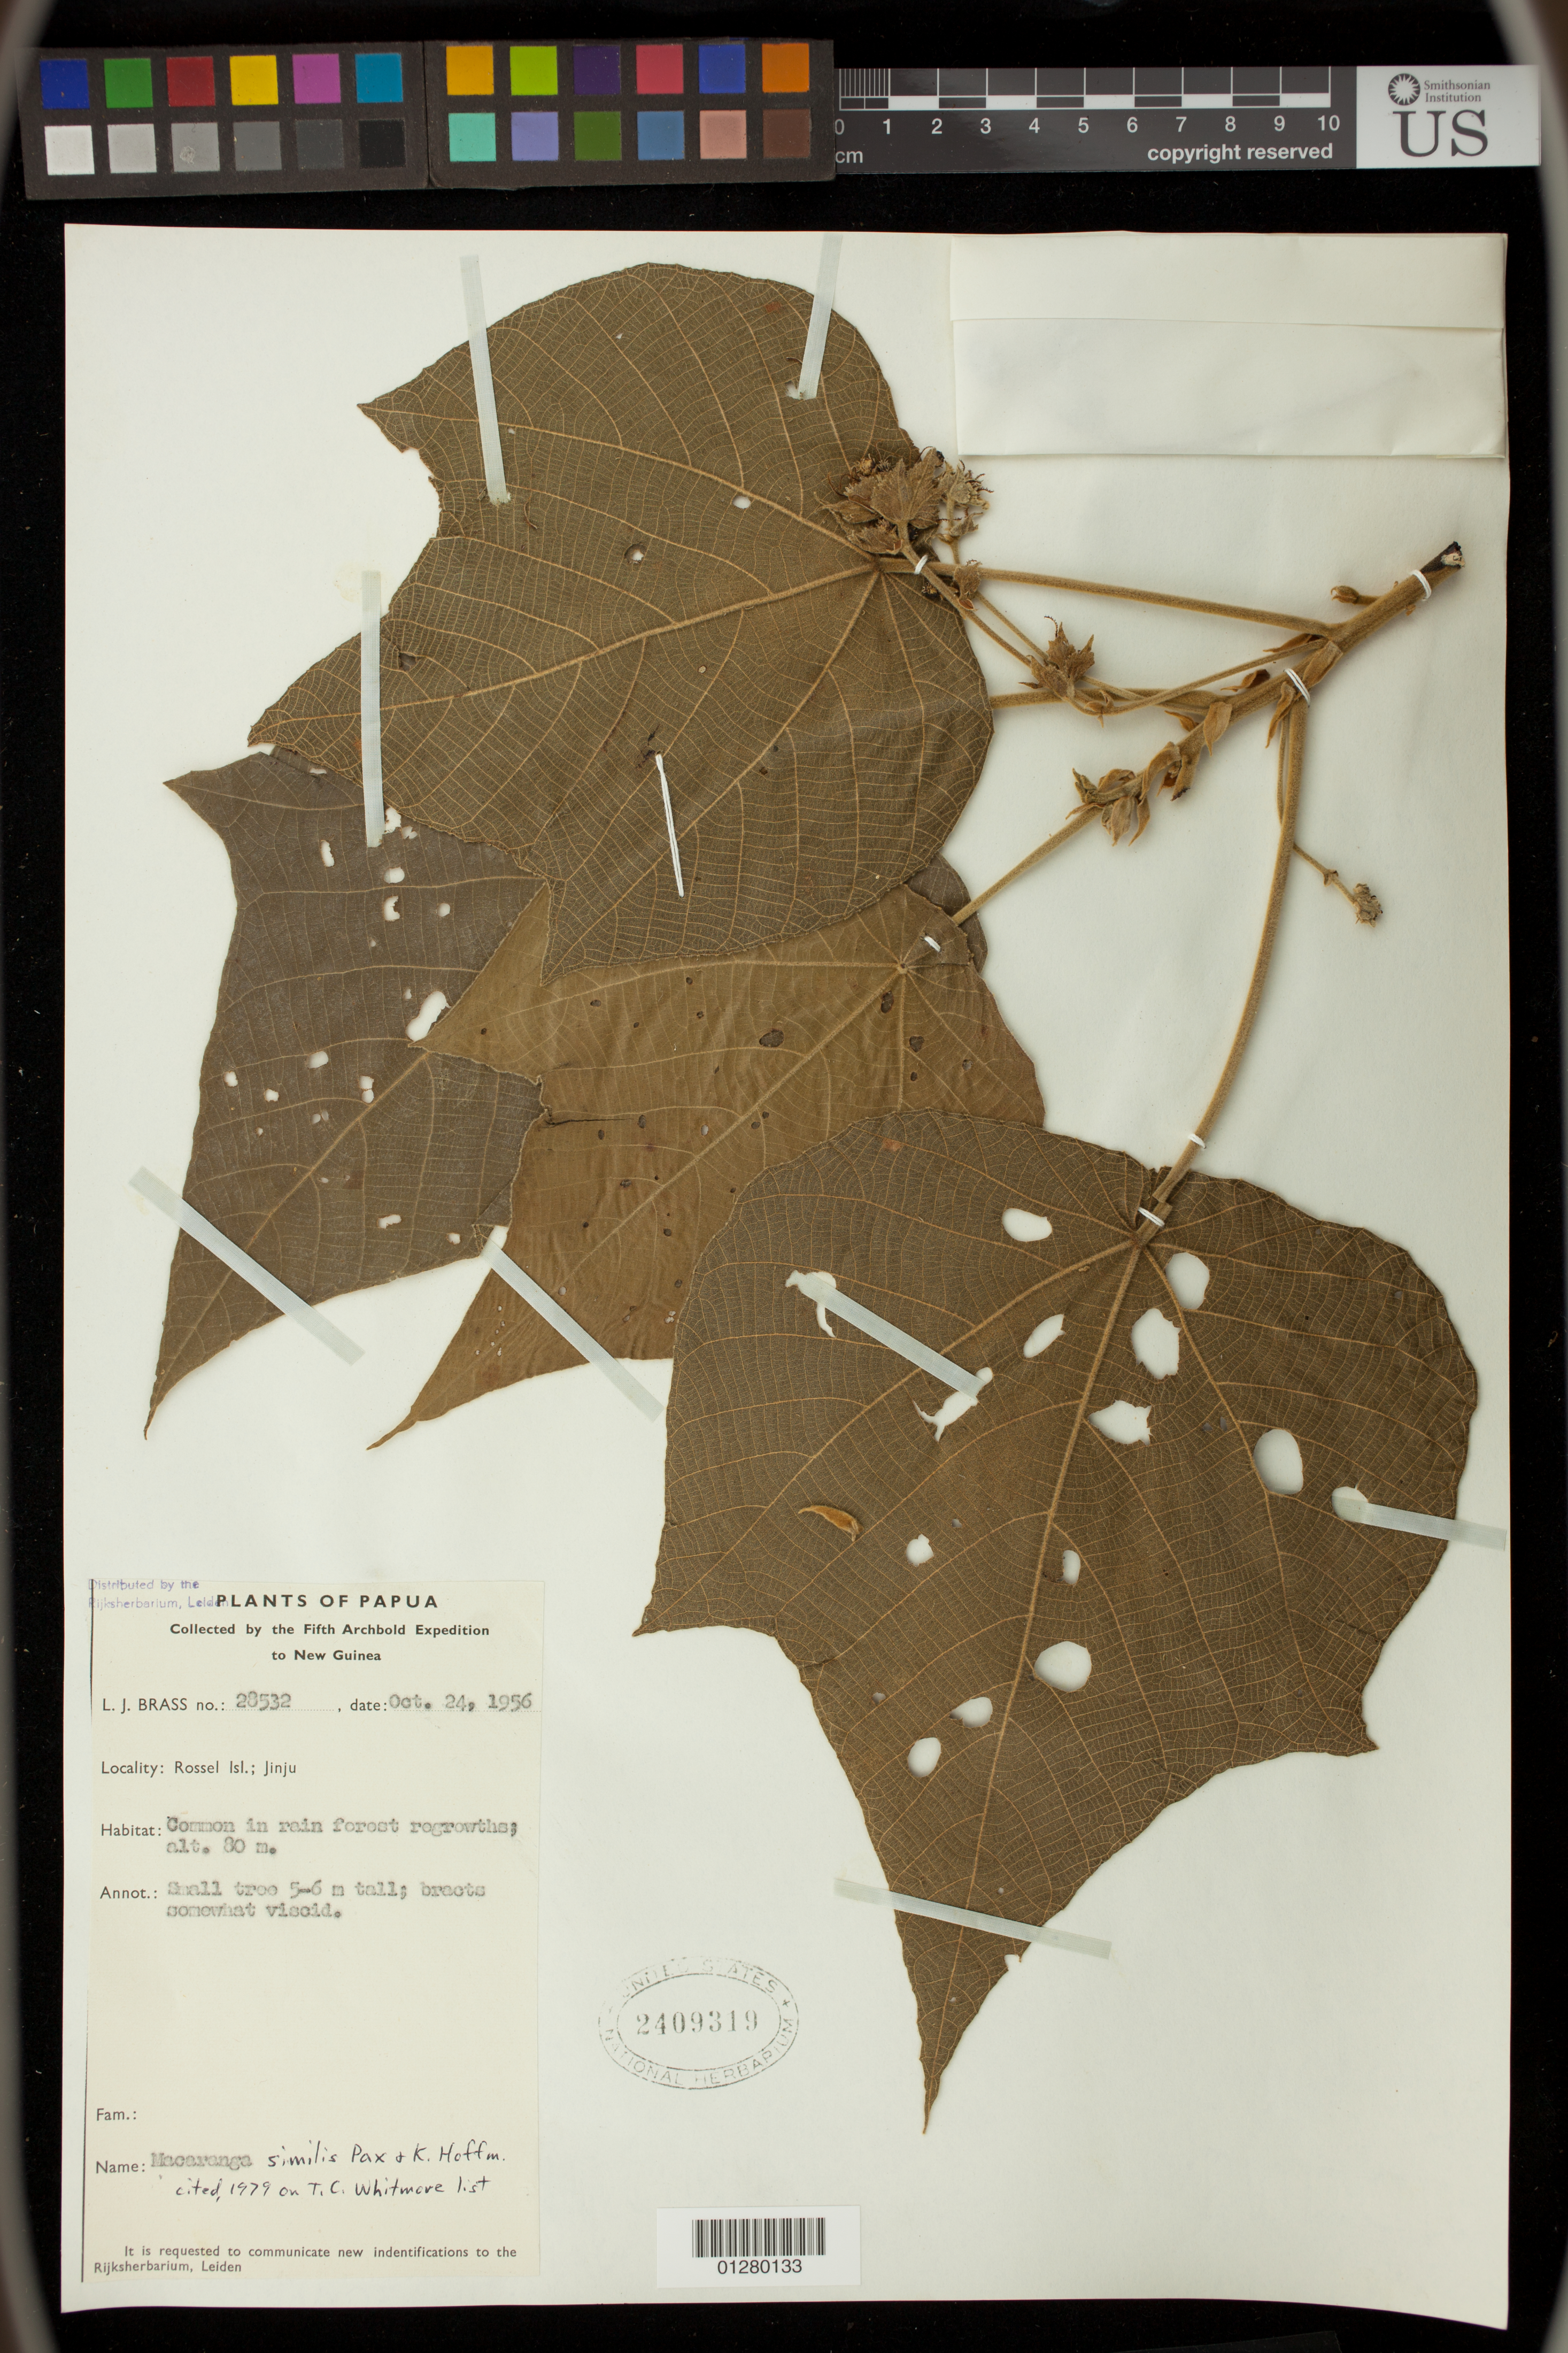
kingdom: Plantae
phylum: Tracheophyta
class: Magnoliopsida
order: Malpighiales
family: Euphorbiaceae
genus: Macaranga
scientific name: Macaranga similis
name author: Pax & K. Hoffm.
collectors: L. J. Brass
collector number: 28532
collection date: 1956-10-24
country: Papua New Guinea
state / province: Milne Bay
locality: Rossel Isl.; Jinju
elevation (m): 80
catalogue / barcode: US 2409319